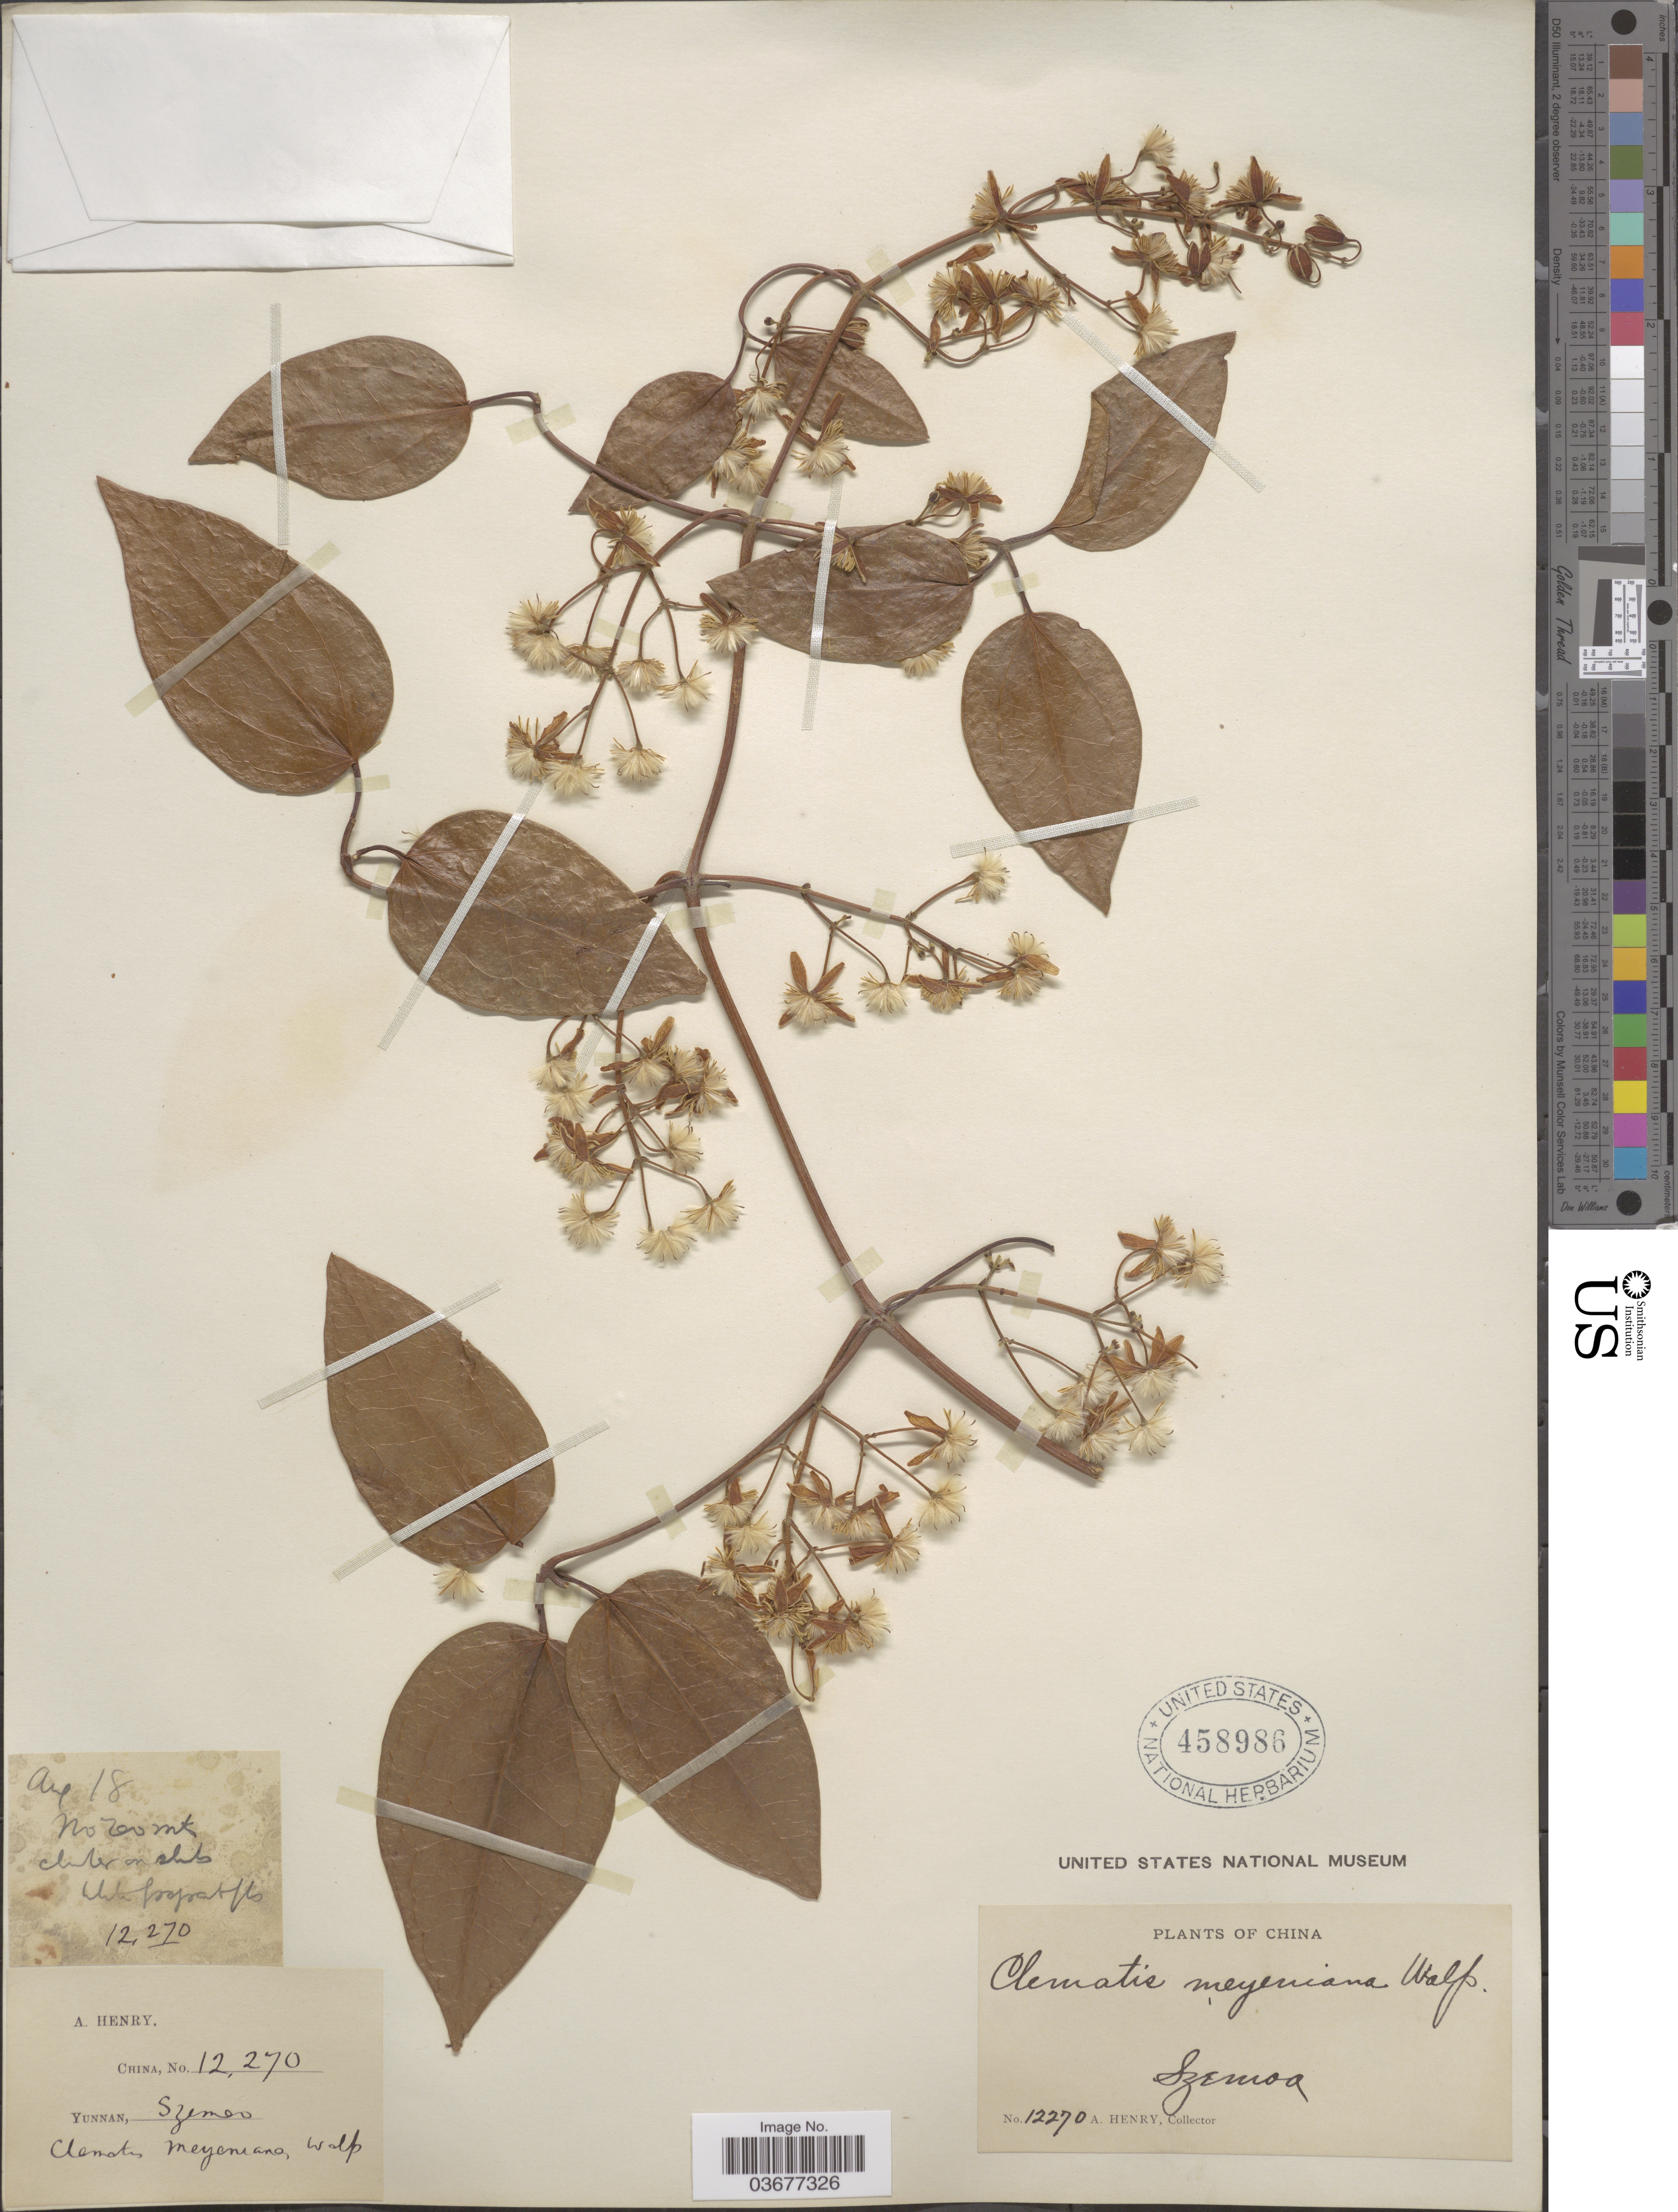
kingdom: Plantae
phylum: Tracheophyta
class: Magnoliopsida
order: Ranunculales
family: Ranunculaceae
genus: Clematis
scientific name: Clematis meyeniana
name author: Walp.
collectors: A. Henry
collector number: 12270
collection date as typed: Transcribed d/m/y: /8/18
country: China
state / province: Yunnan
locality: Szemoa. No Teo Mts.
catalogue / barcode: US 458986